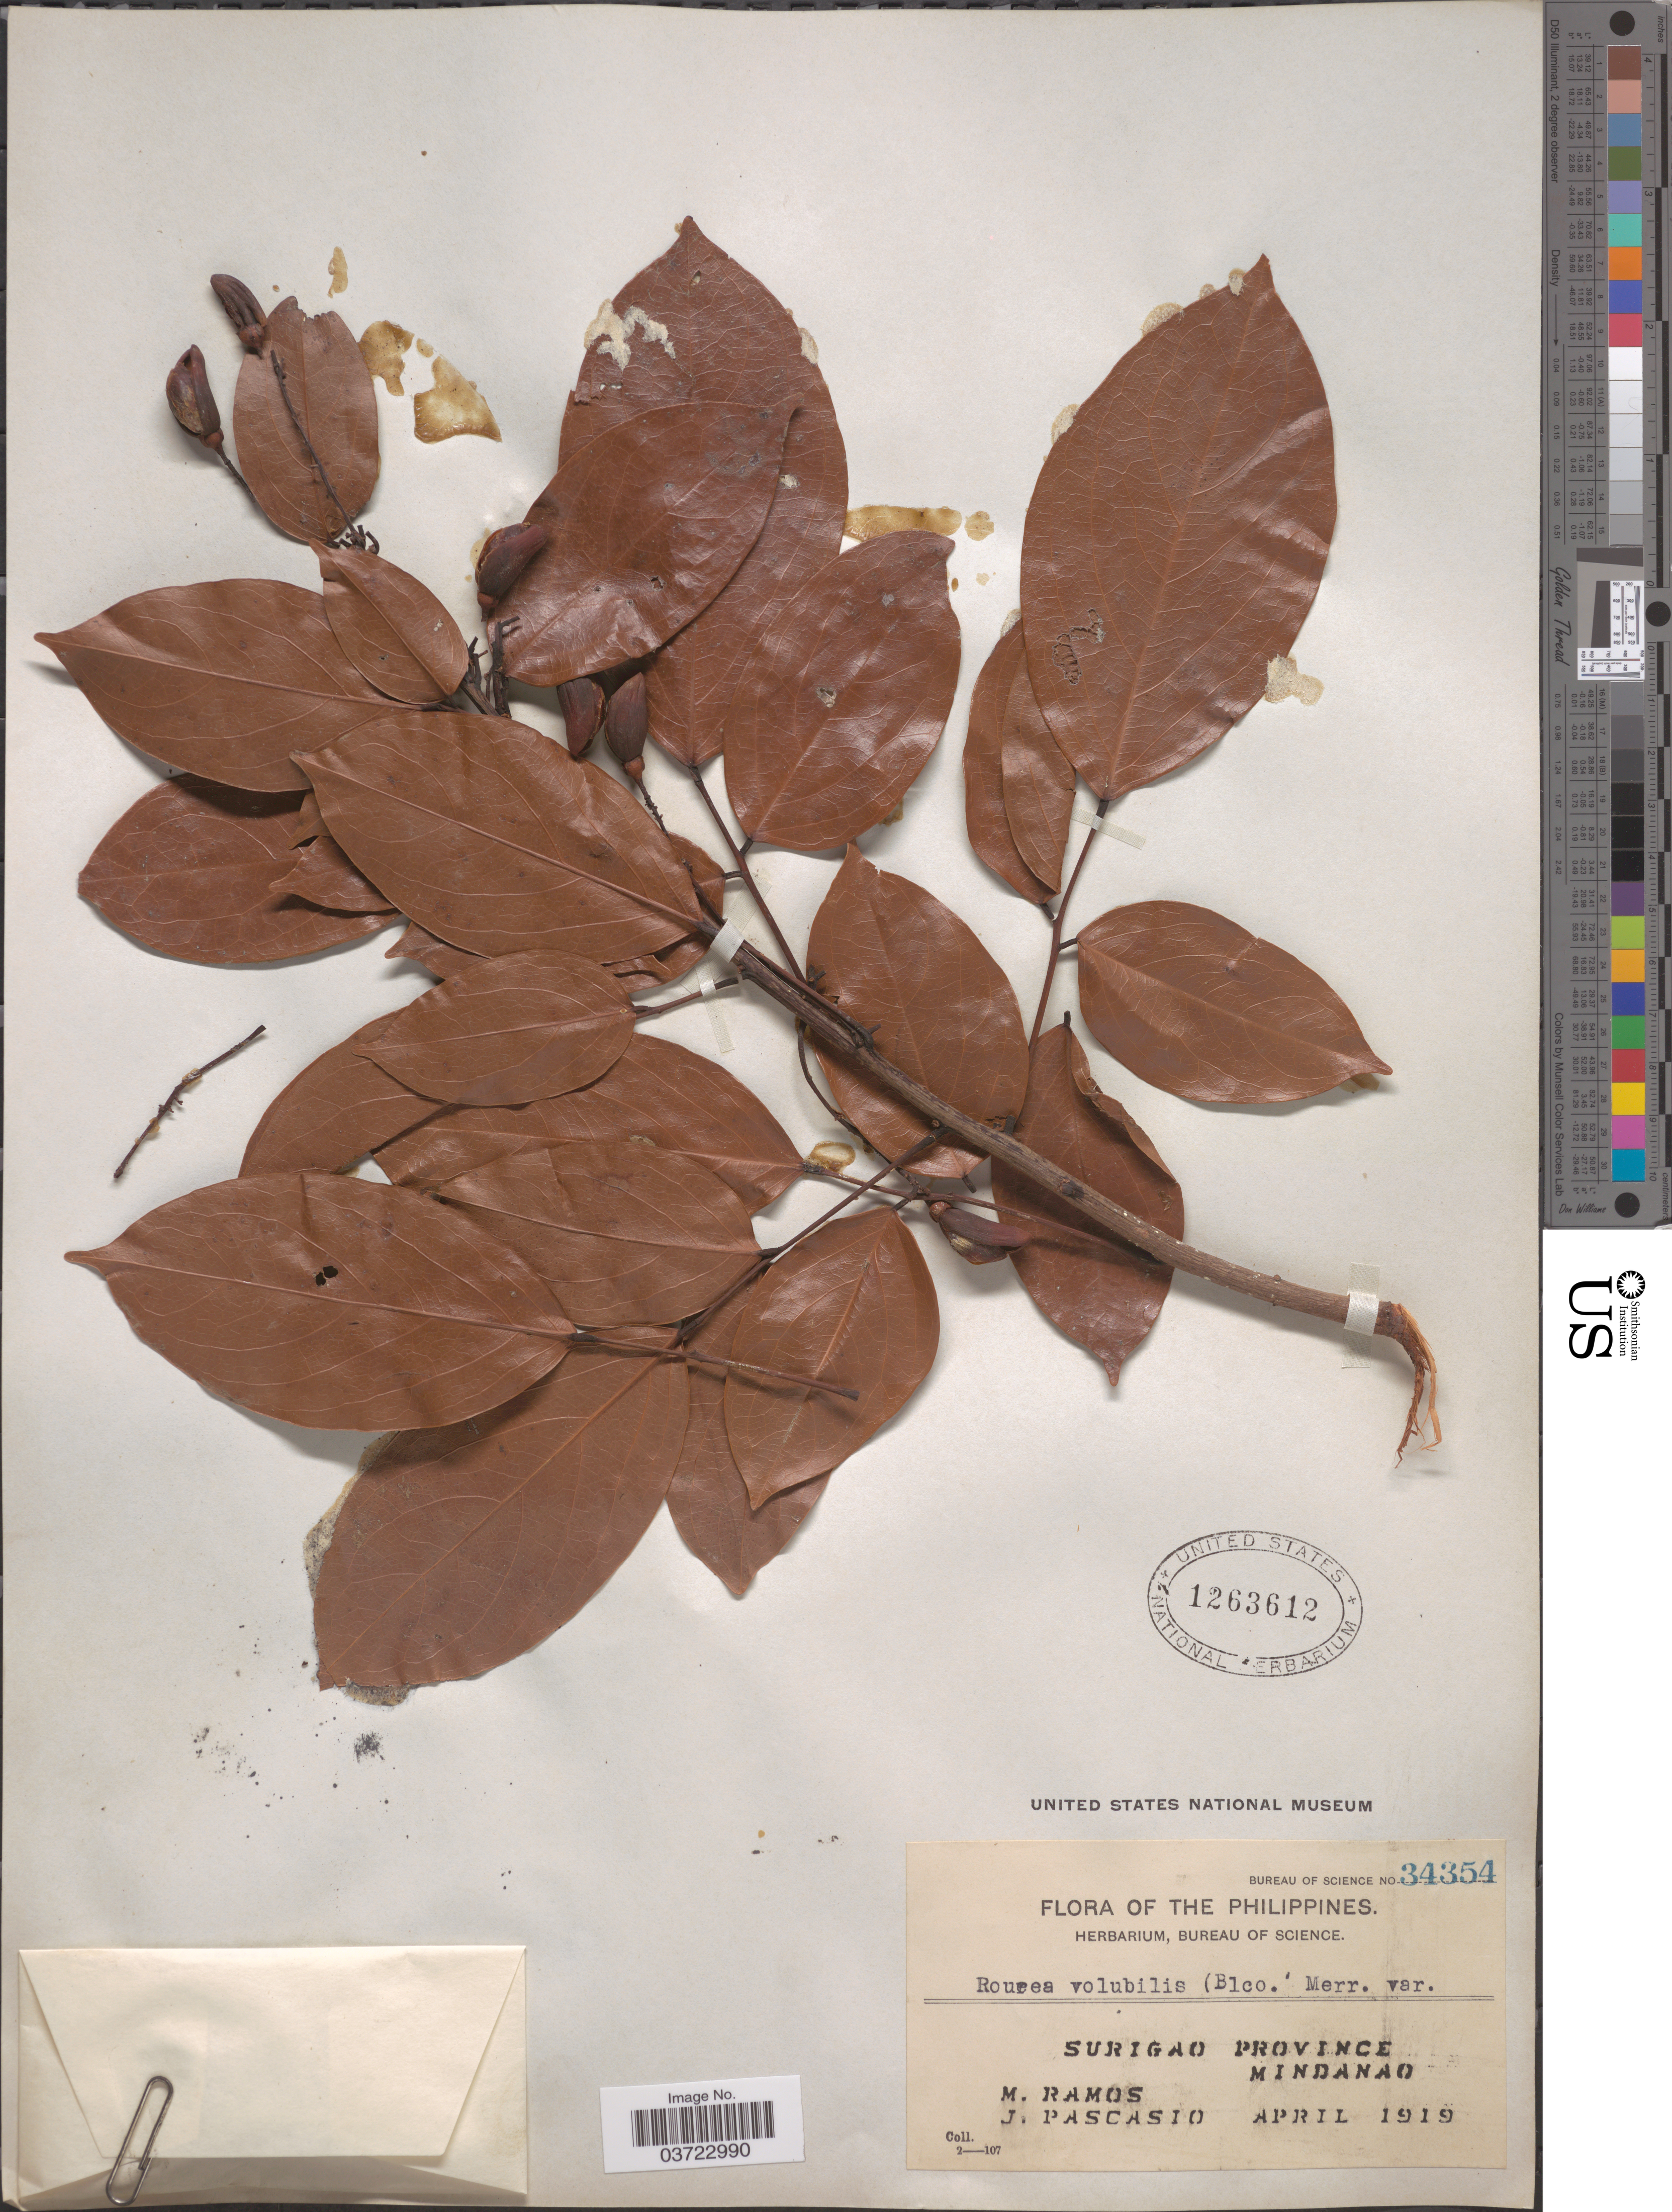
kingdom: Plantae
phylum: Tracheophyta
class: Magnoliopsida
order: Oxalidales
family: Connaraceae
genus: Rourea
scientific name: Rourea volubilis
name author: Merr.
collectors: M. Ramos & J. Pascasio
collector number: Bureau of Science 34354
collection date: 1919-04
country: Philippines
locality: Surigao Province. Mindanao.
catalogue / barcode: US 1263612